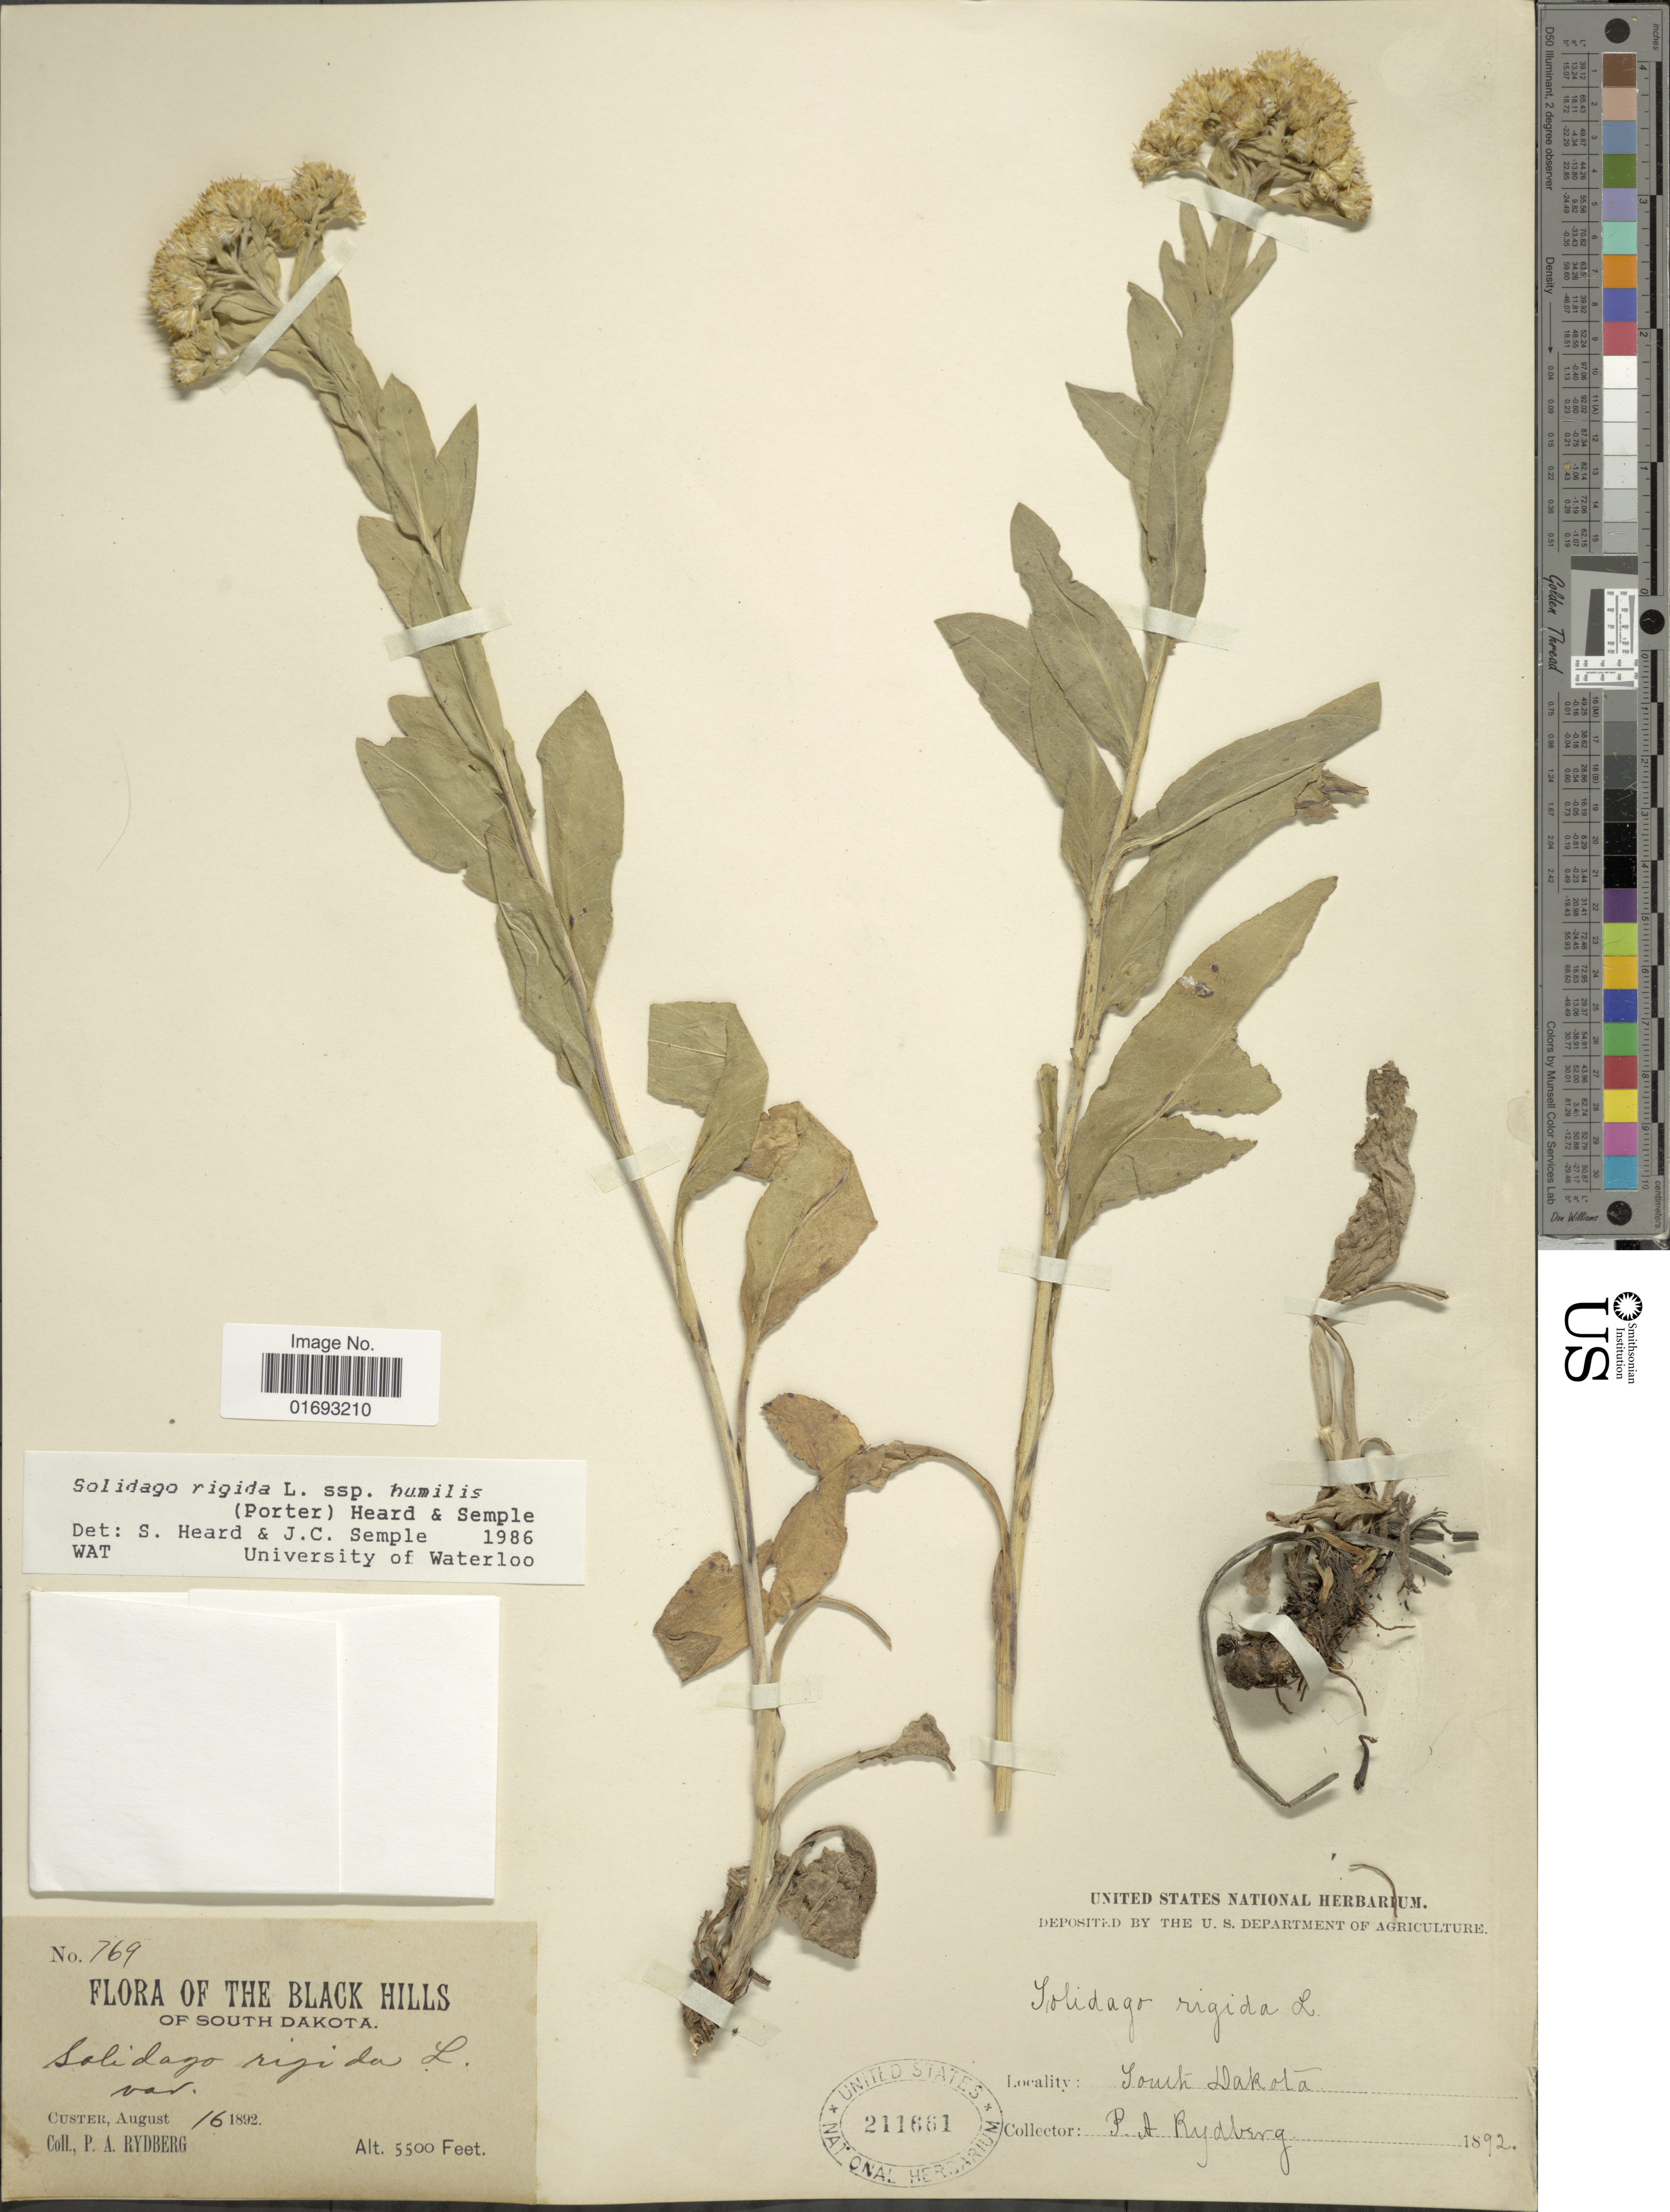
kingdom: Plantae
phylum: Tracheophyta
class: Magnoliopsida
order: Asterales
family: Asteraceae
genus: Oligoneuron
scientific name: Oligoneuron rigidum var. humile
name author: (Porter) G.L. Nesom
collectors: P. A. Rydberg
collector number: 769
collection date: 1892-08-16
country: United States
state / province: South Dakota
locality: Black Hills, Custer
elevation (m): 1676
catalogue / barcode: US 211661